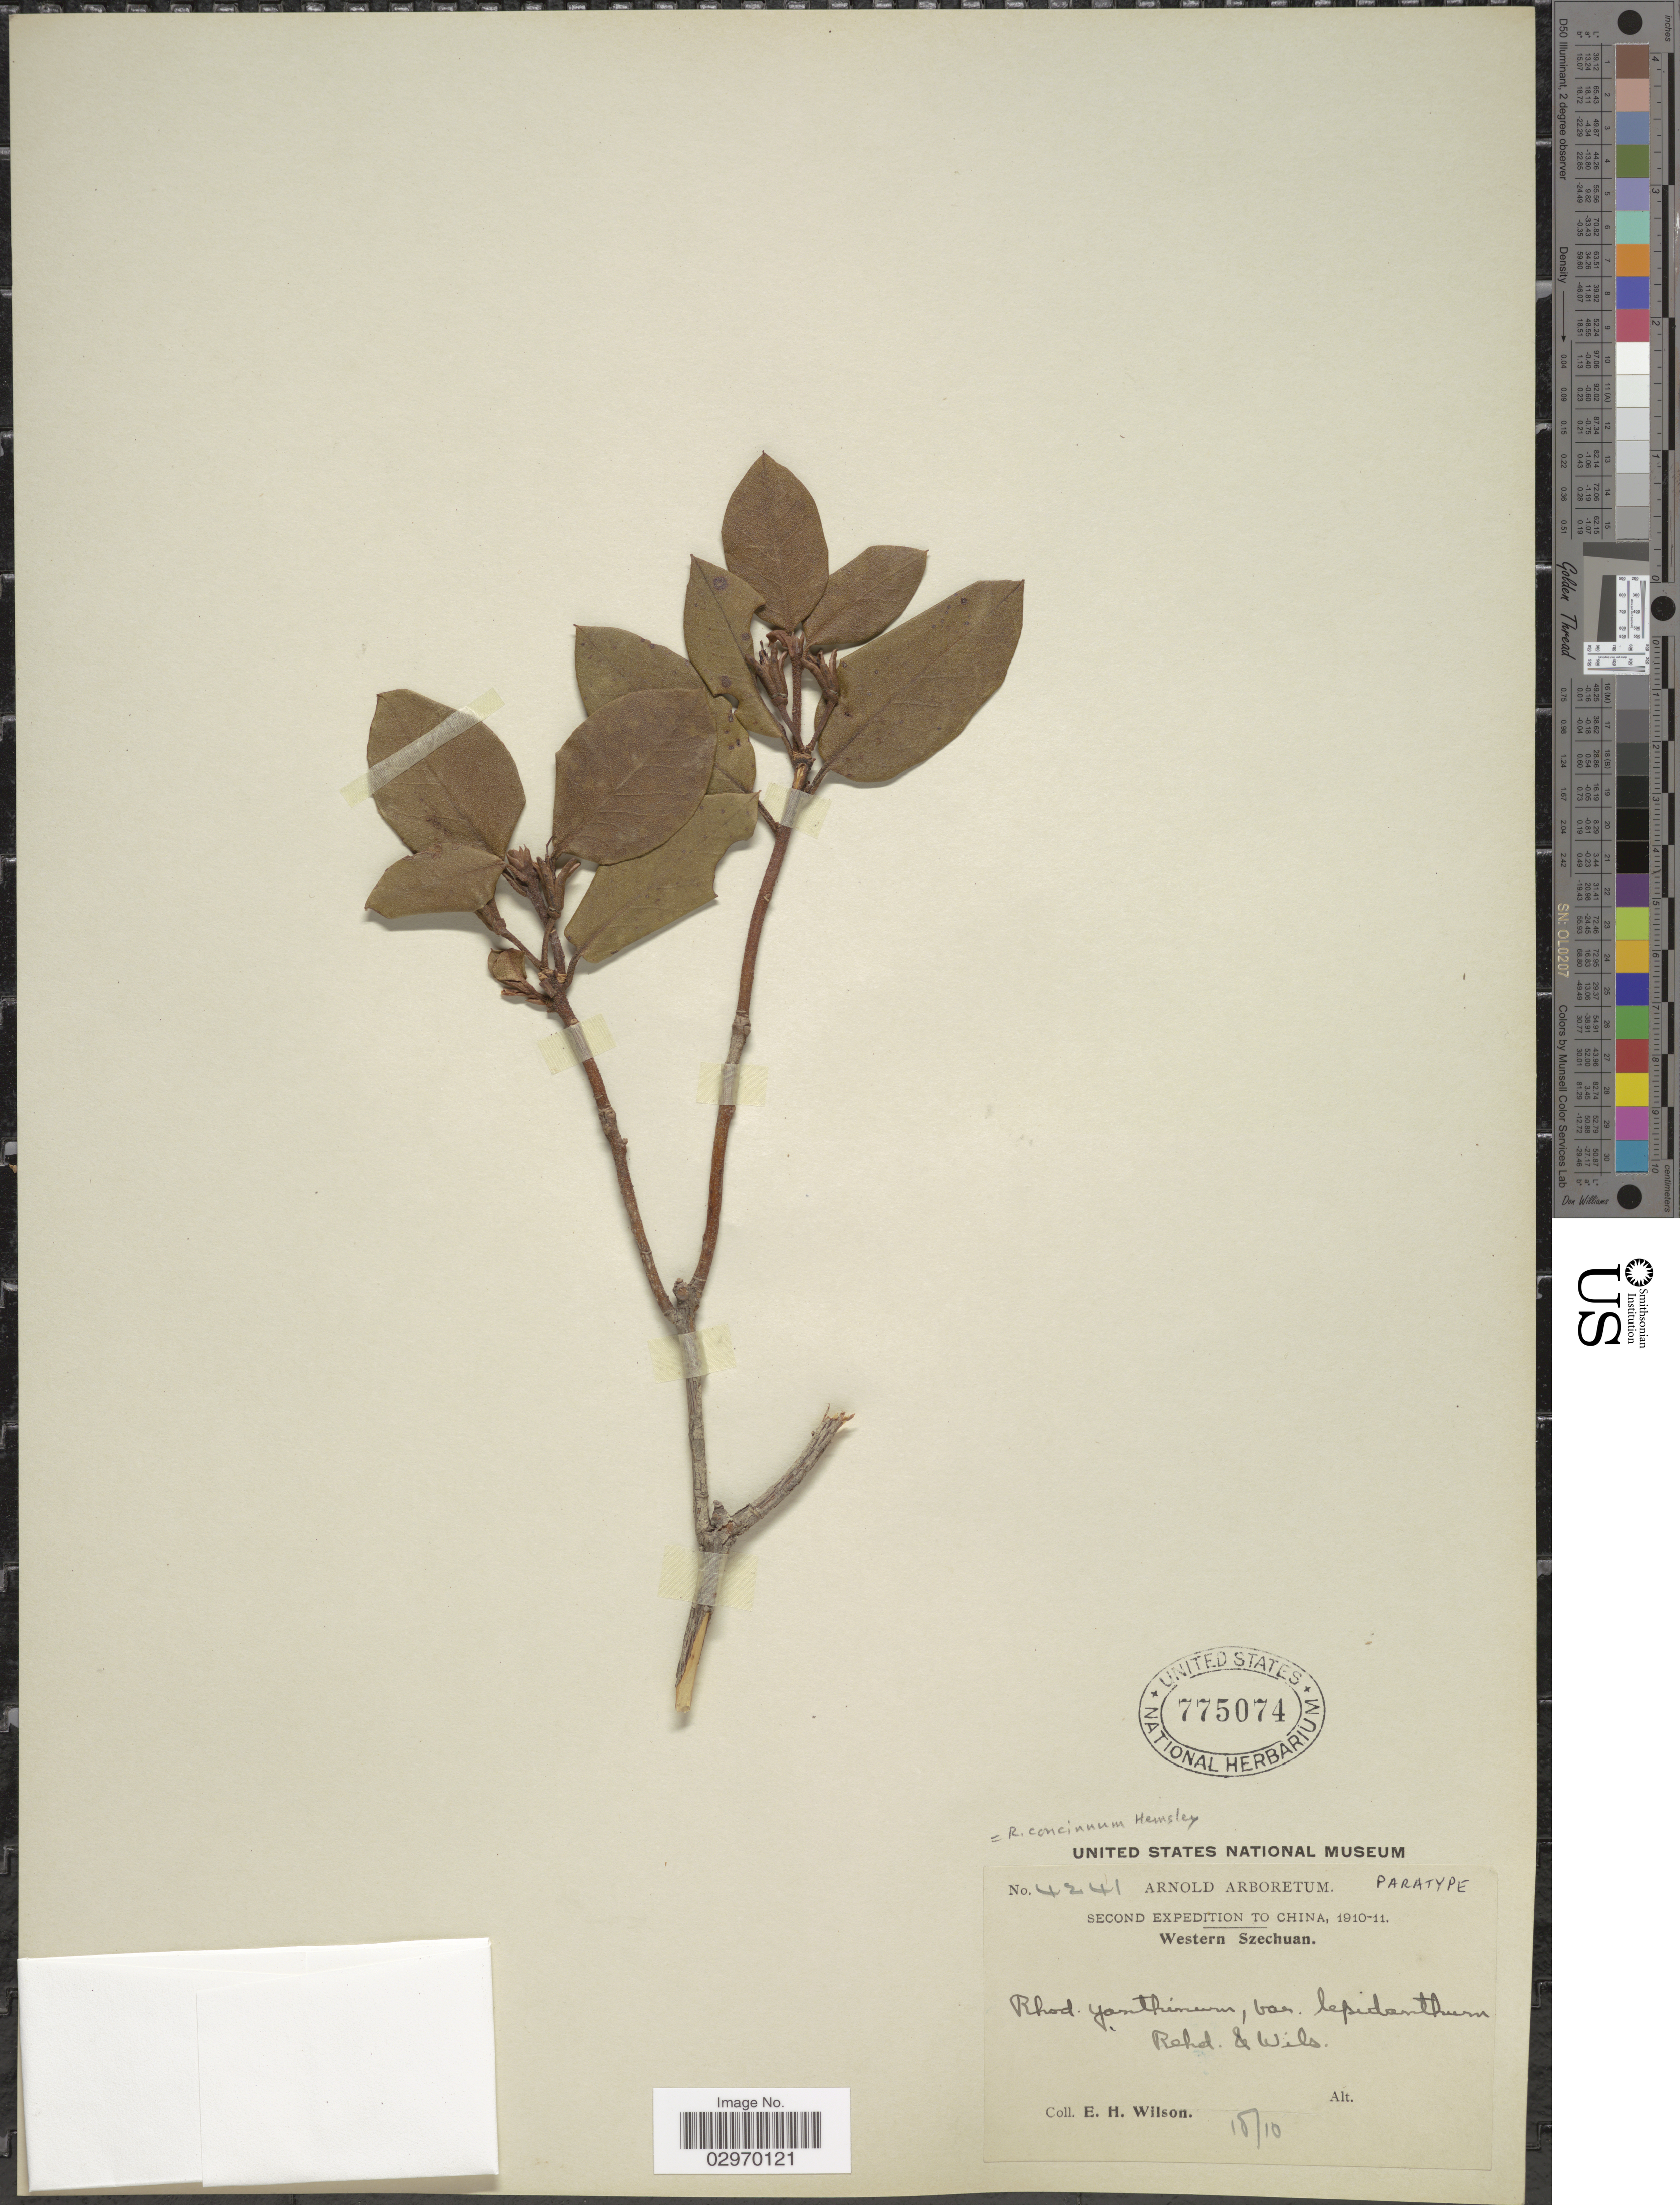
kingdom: Plantae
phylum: Tracheophyta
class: Magnoliopsida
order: Ericales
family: Ericaceae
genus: Rhododendron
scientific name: Rhododendron concinnum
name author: Hemsl.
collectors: E. Wilson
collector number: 4241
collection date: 1910-10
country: China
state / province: Sichuan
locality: Western Szechuan.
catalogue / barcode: US 775074